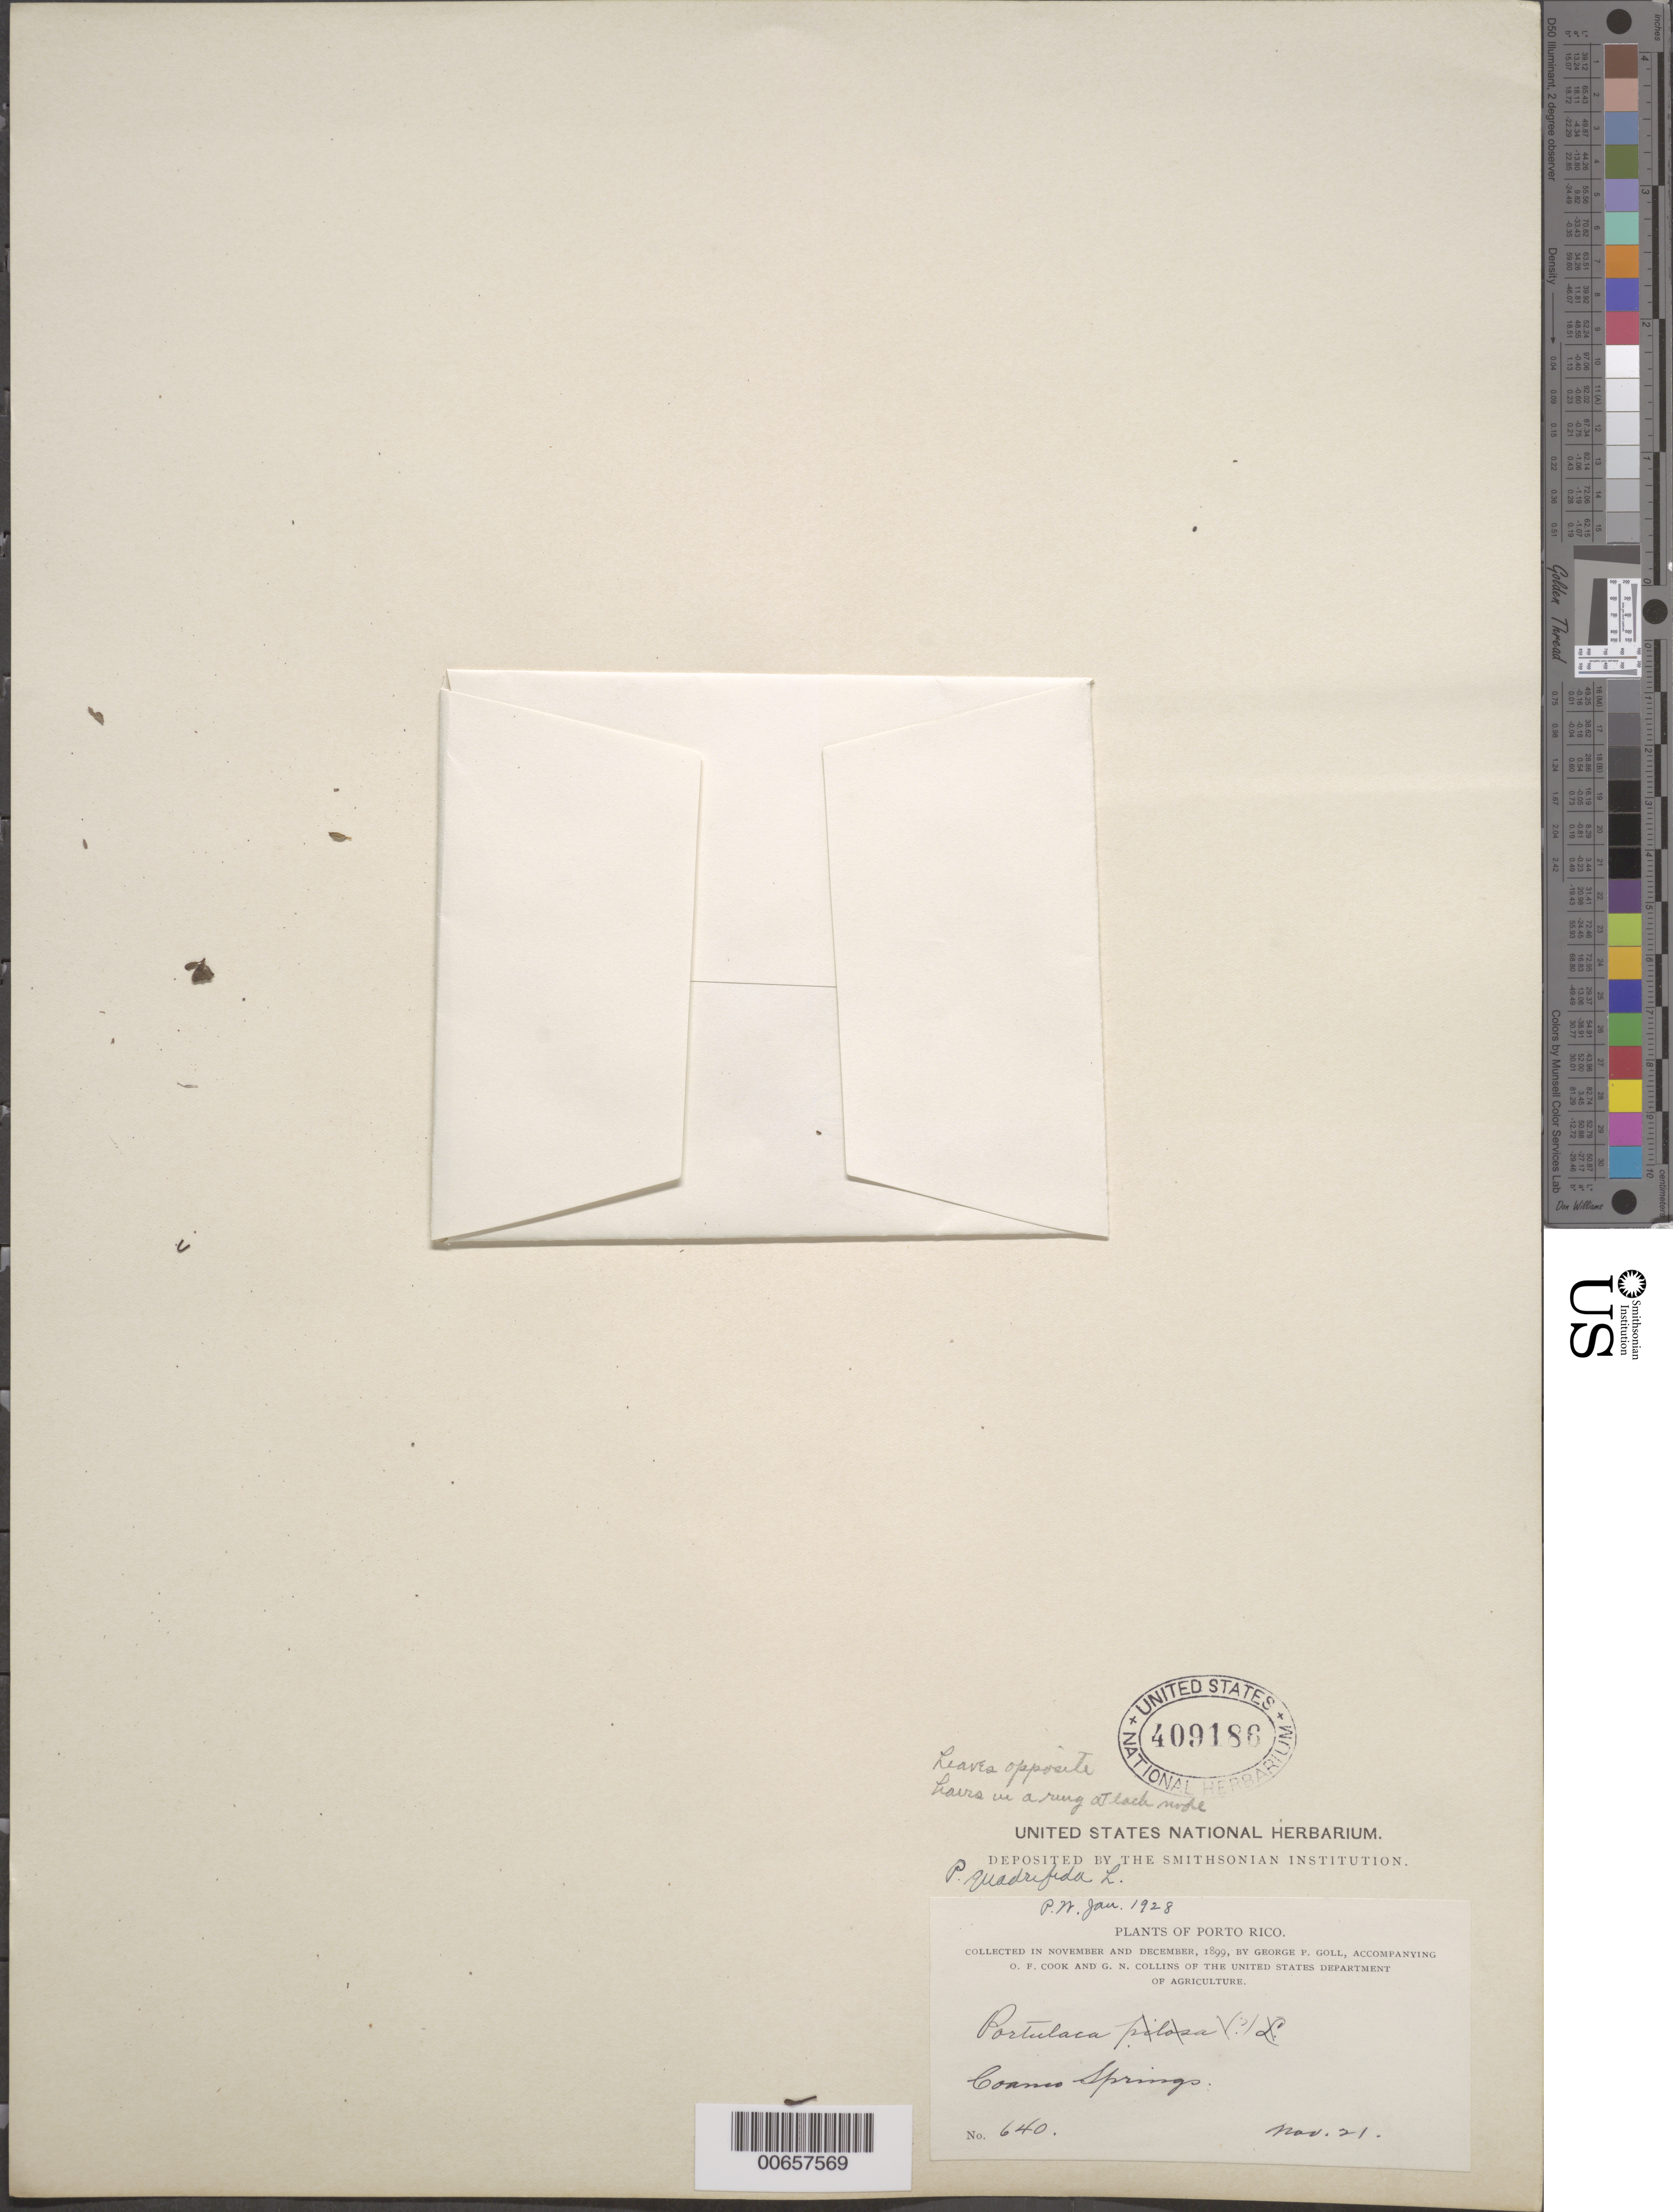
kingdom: Plantae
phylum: Tracheophyta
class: Magnoliopsida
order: Caryophyllales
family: Portulacaceae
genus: Portulaca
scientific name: Portulaca quadrifida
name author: L.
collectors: G. Goll, O. F. Cook & G. Collins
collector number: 640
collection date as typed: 21 Nov 1899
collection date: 1899-11-21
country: Puerto Rico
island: Greater Antilles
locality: Coamo Springs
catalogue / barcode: US 409186